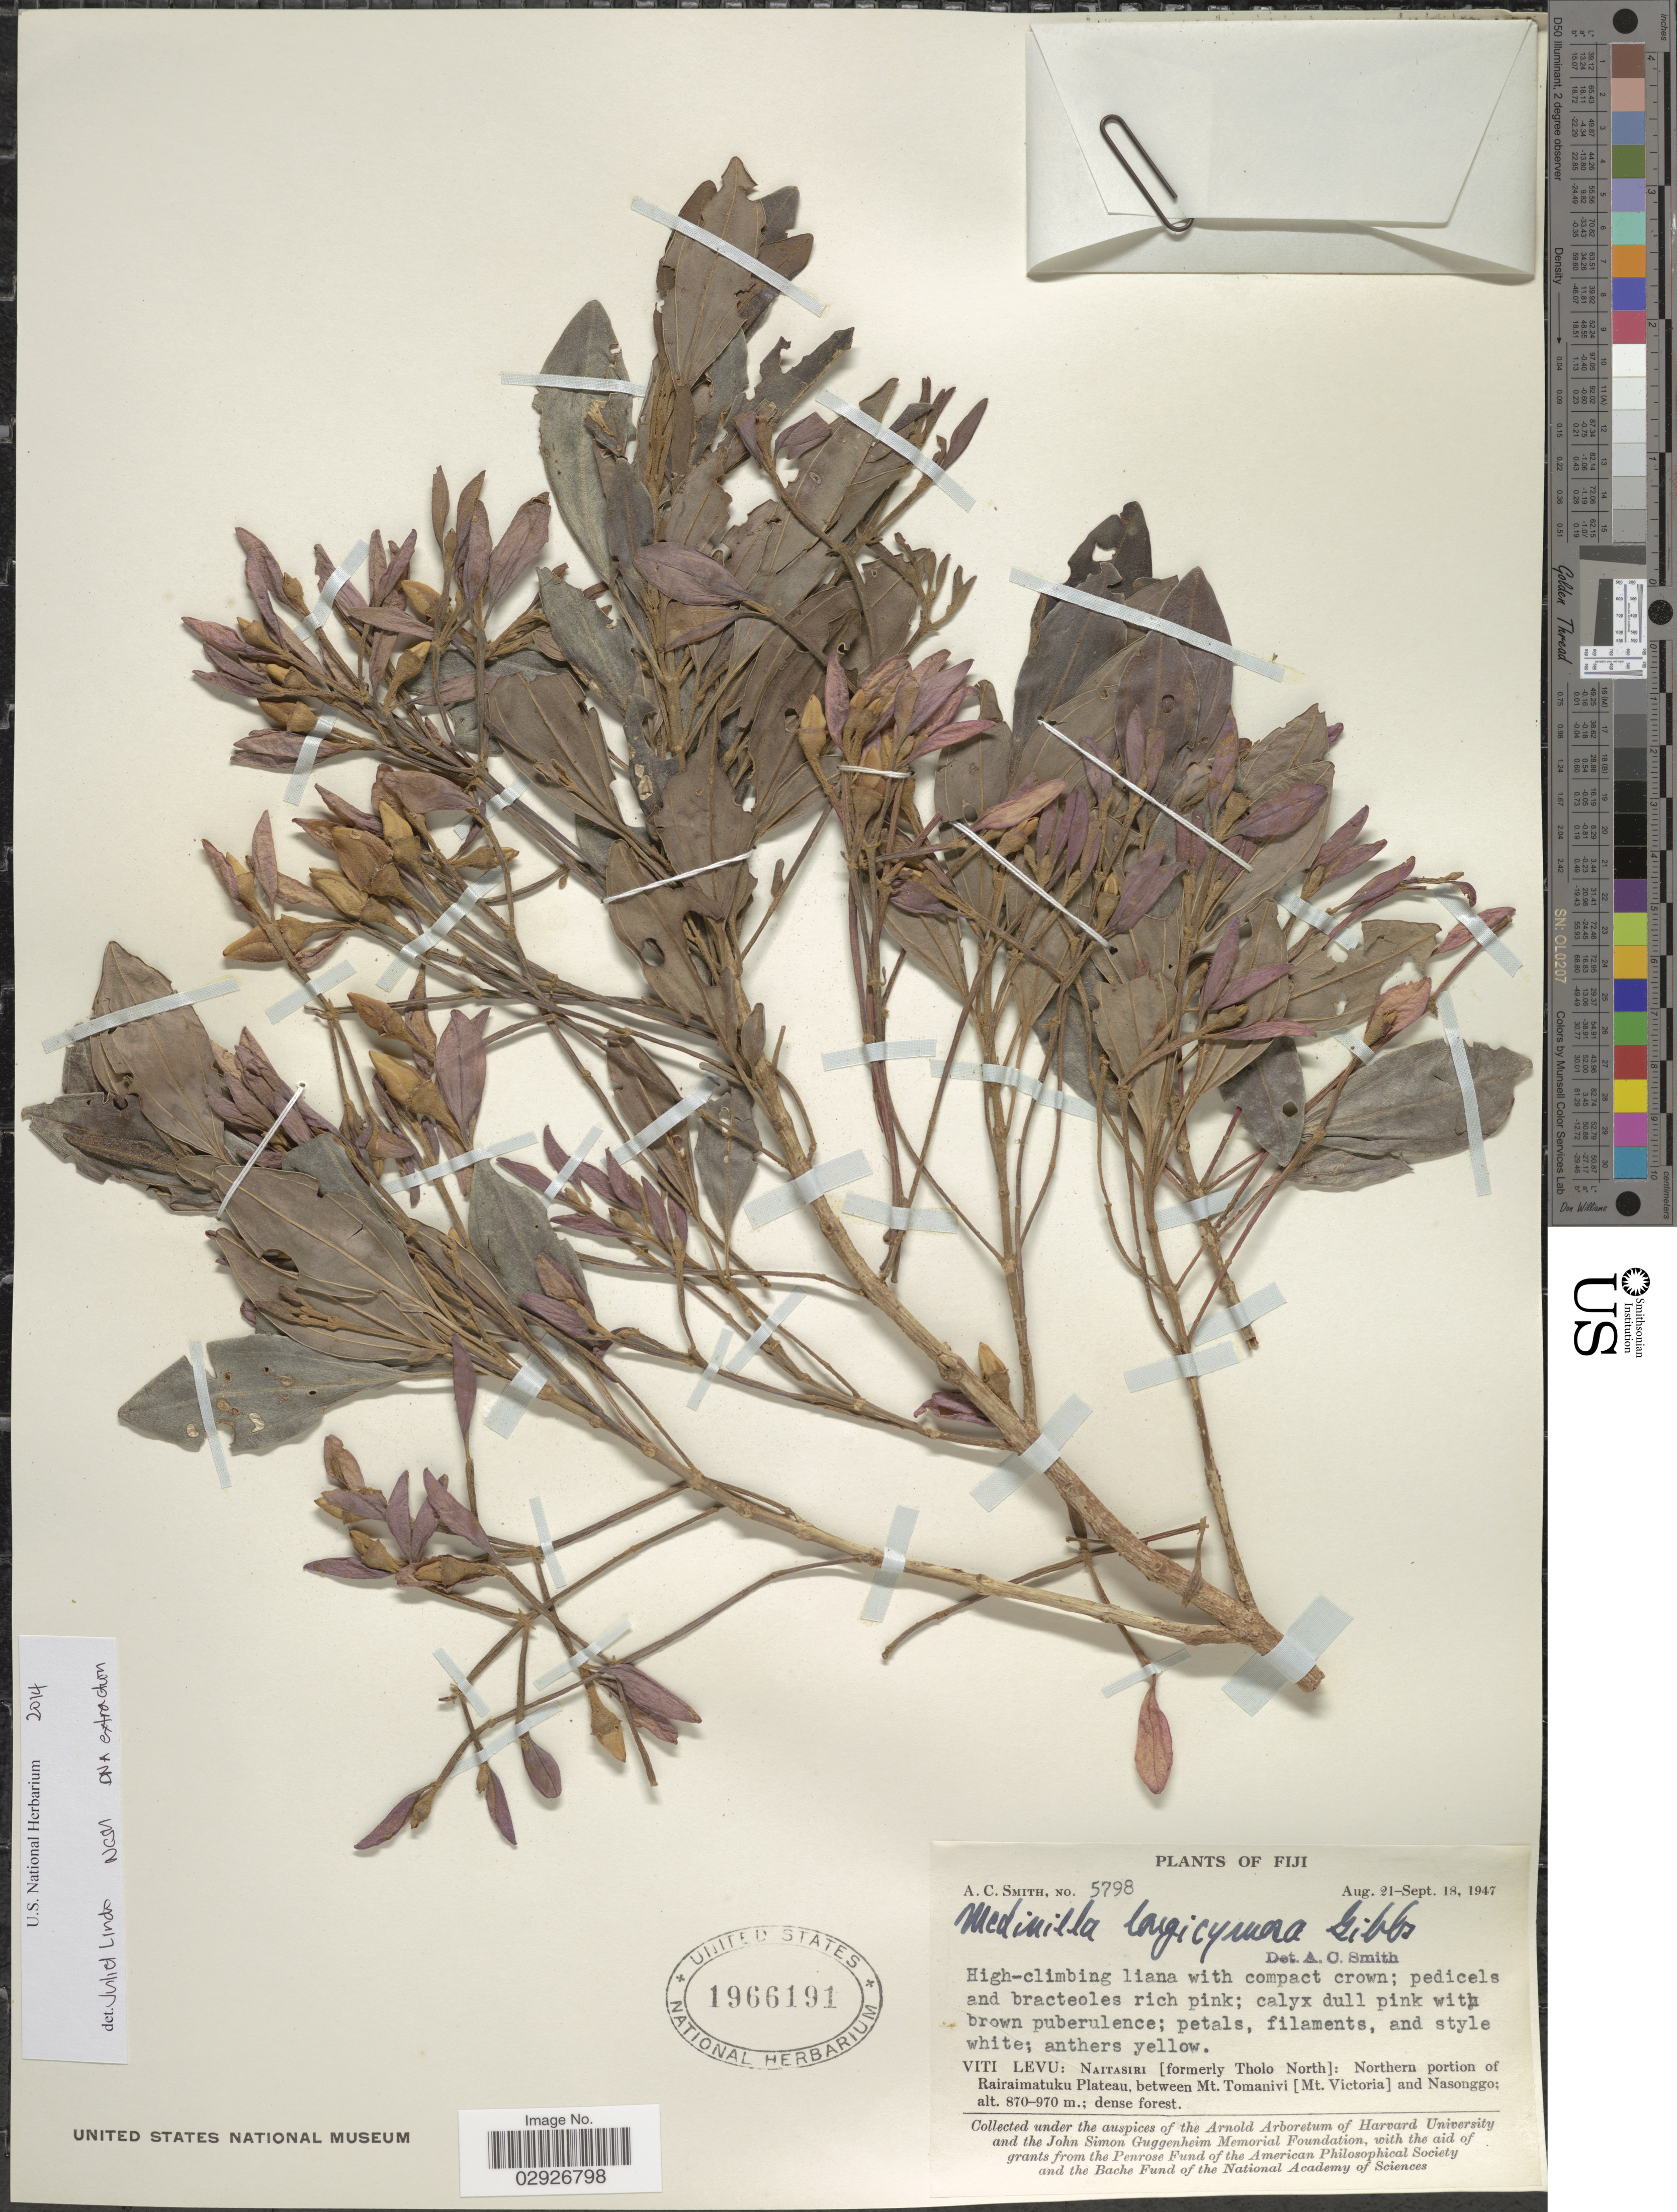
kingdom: Plantae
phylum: Tracheophyta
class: Magnoliopsida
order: Myrtales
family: Melastomataceae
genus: Medinilla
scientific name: Medinilla longicymosa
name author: Gibbs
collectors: A. C. Smith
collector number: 5798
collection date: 1947-08-21/1947-09-18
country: Fiji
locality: Viti Levu: Naitasiri [formerly Tholo North]: Northern portion of Raitaimatuku Plateau, between Mt. Tomanivi [Mt. Victoria] and Nasonggo.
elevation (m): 870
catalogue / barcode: US 1966191